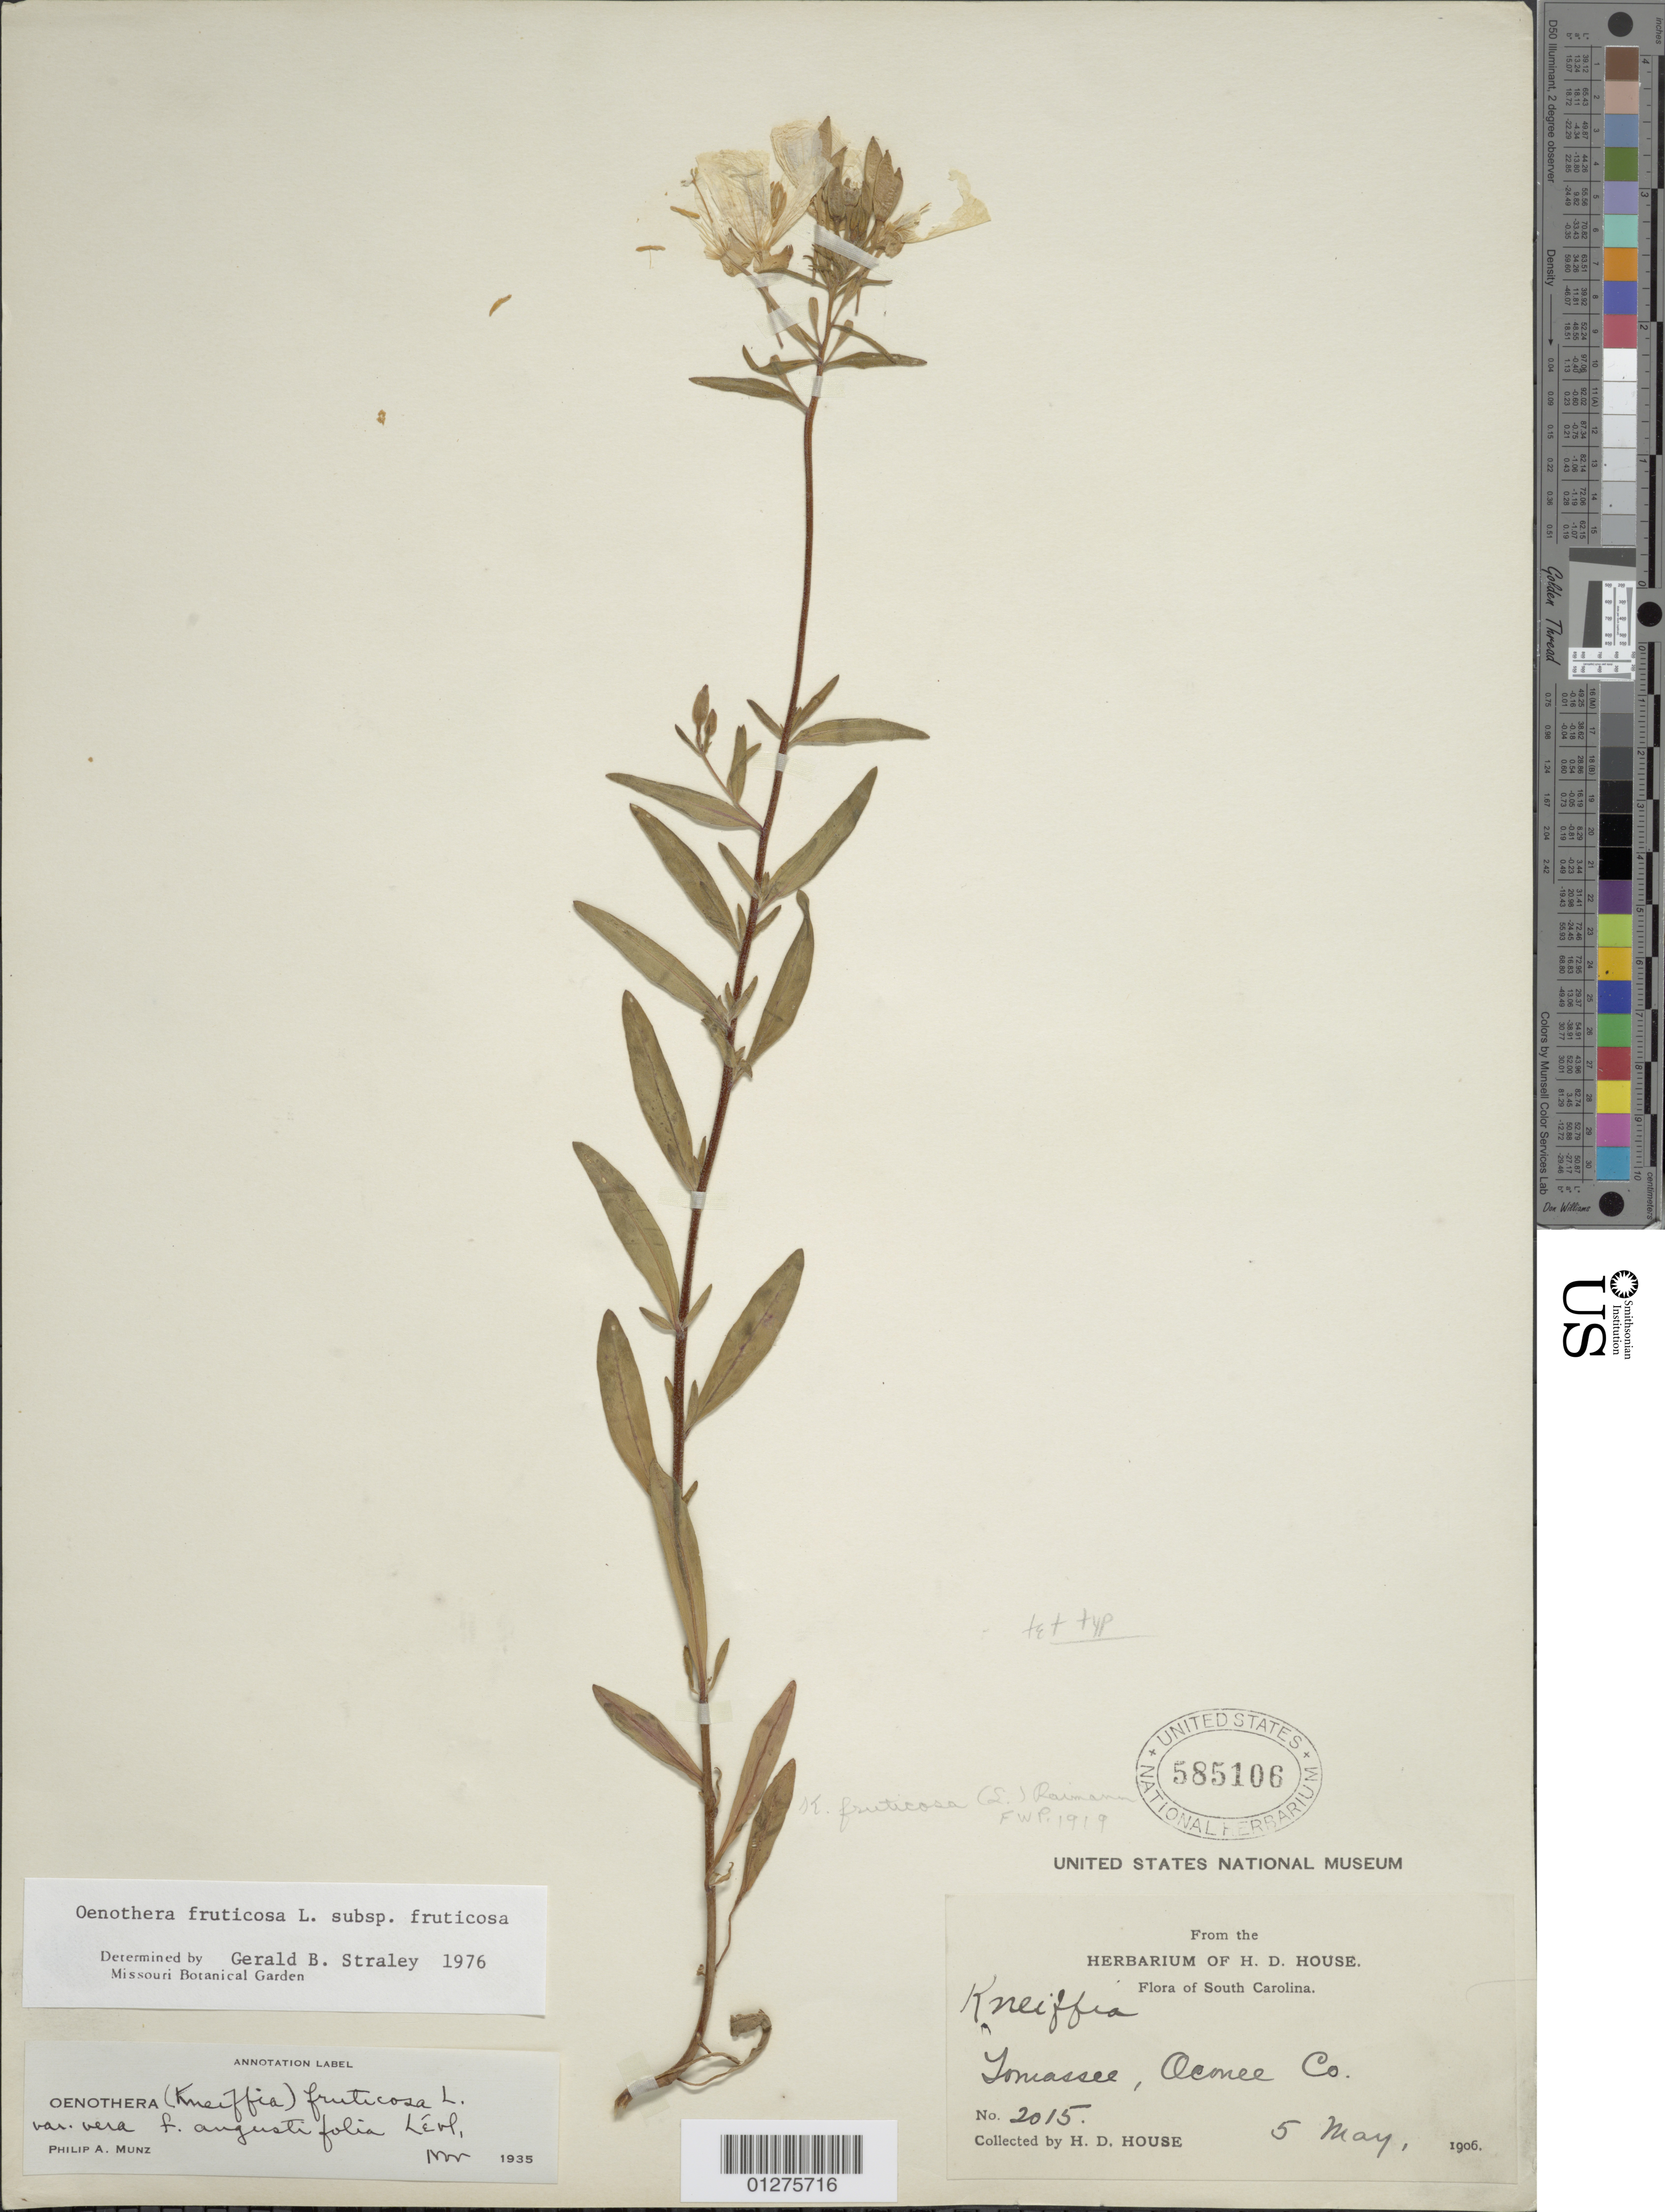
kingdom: Plantae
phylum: Tracheophyta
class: Magnoliopsida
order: Myrtales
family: Onagraceae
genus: Oenothera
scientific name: Oenothera fruticosa subsp. fruticosa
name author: L.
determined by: Straley, G. B.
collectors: H. D. House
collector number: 2015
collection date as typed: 05 May 1906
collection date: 1906-05-05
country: United States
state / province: South Carolina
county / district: Oconee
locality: Lomassee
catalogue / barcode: US 585106